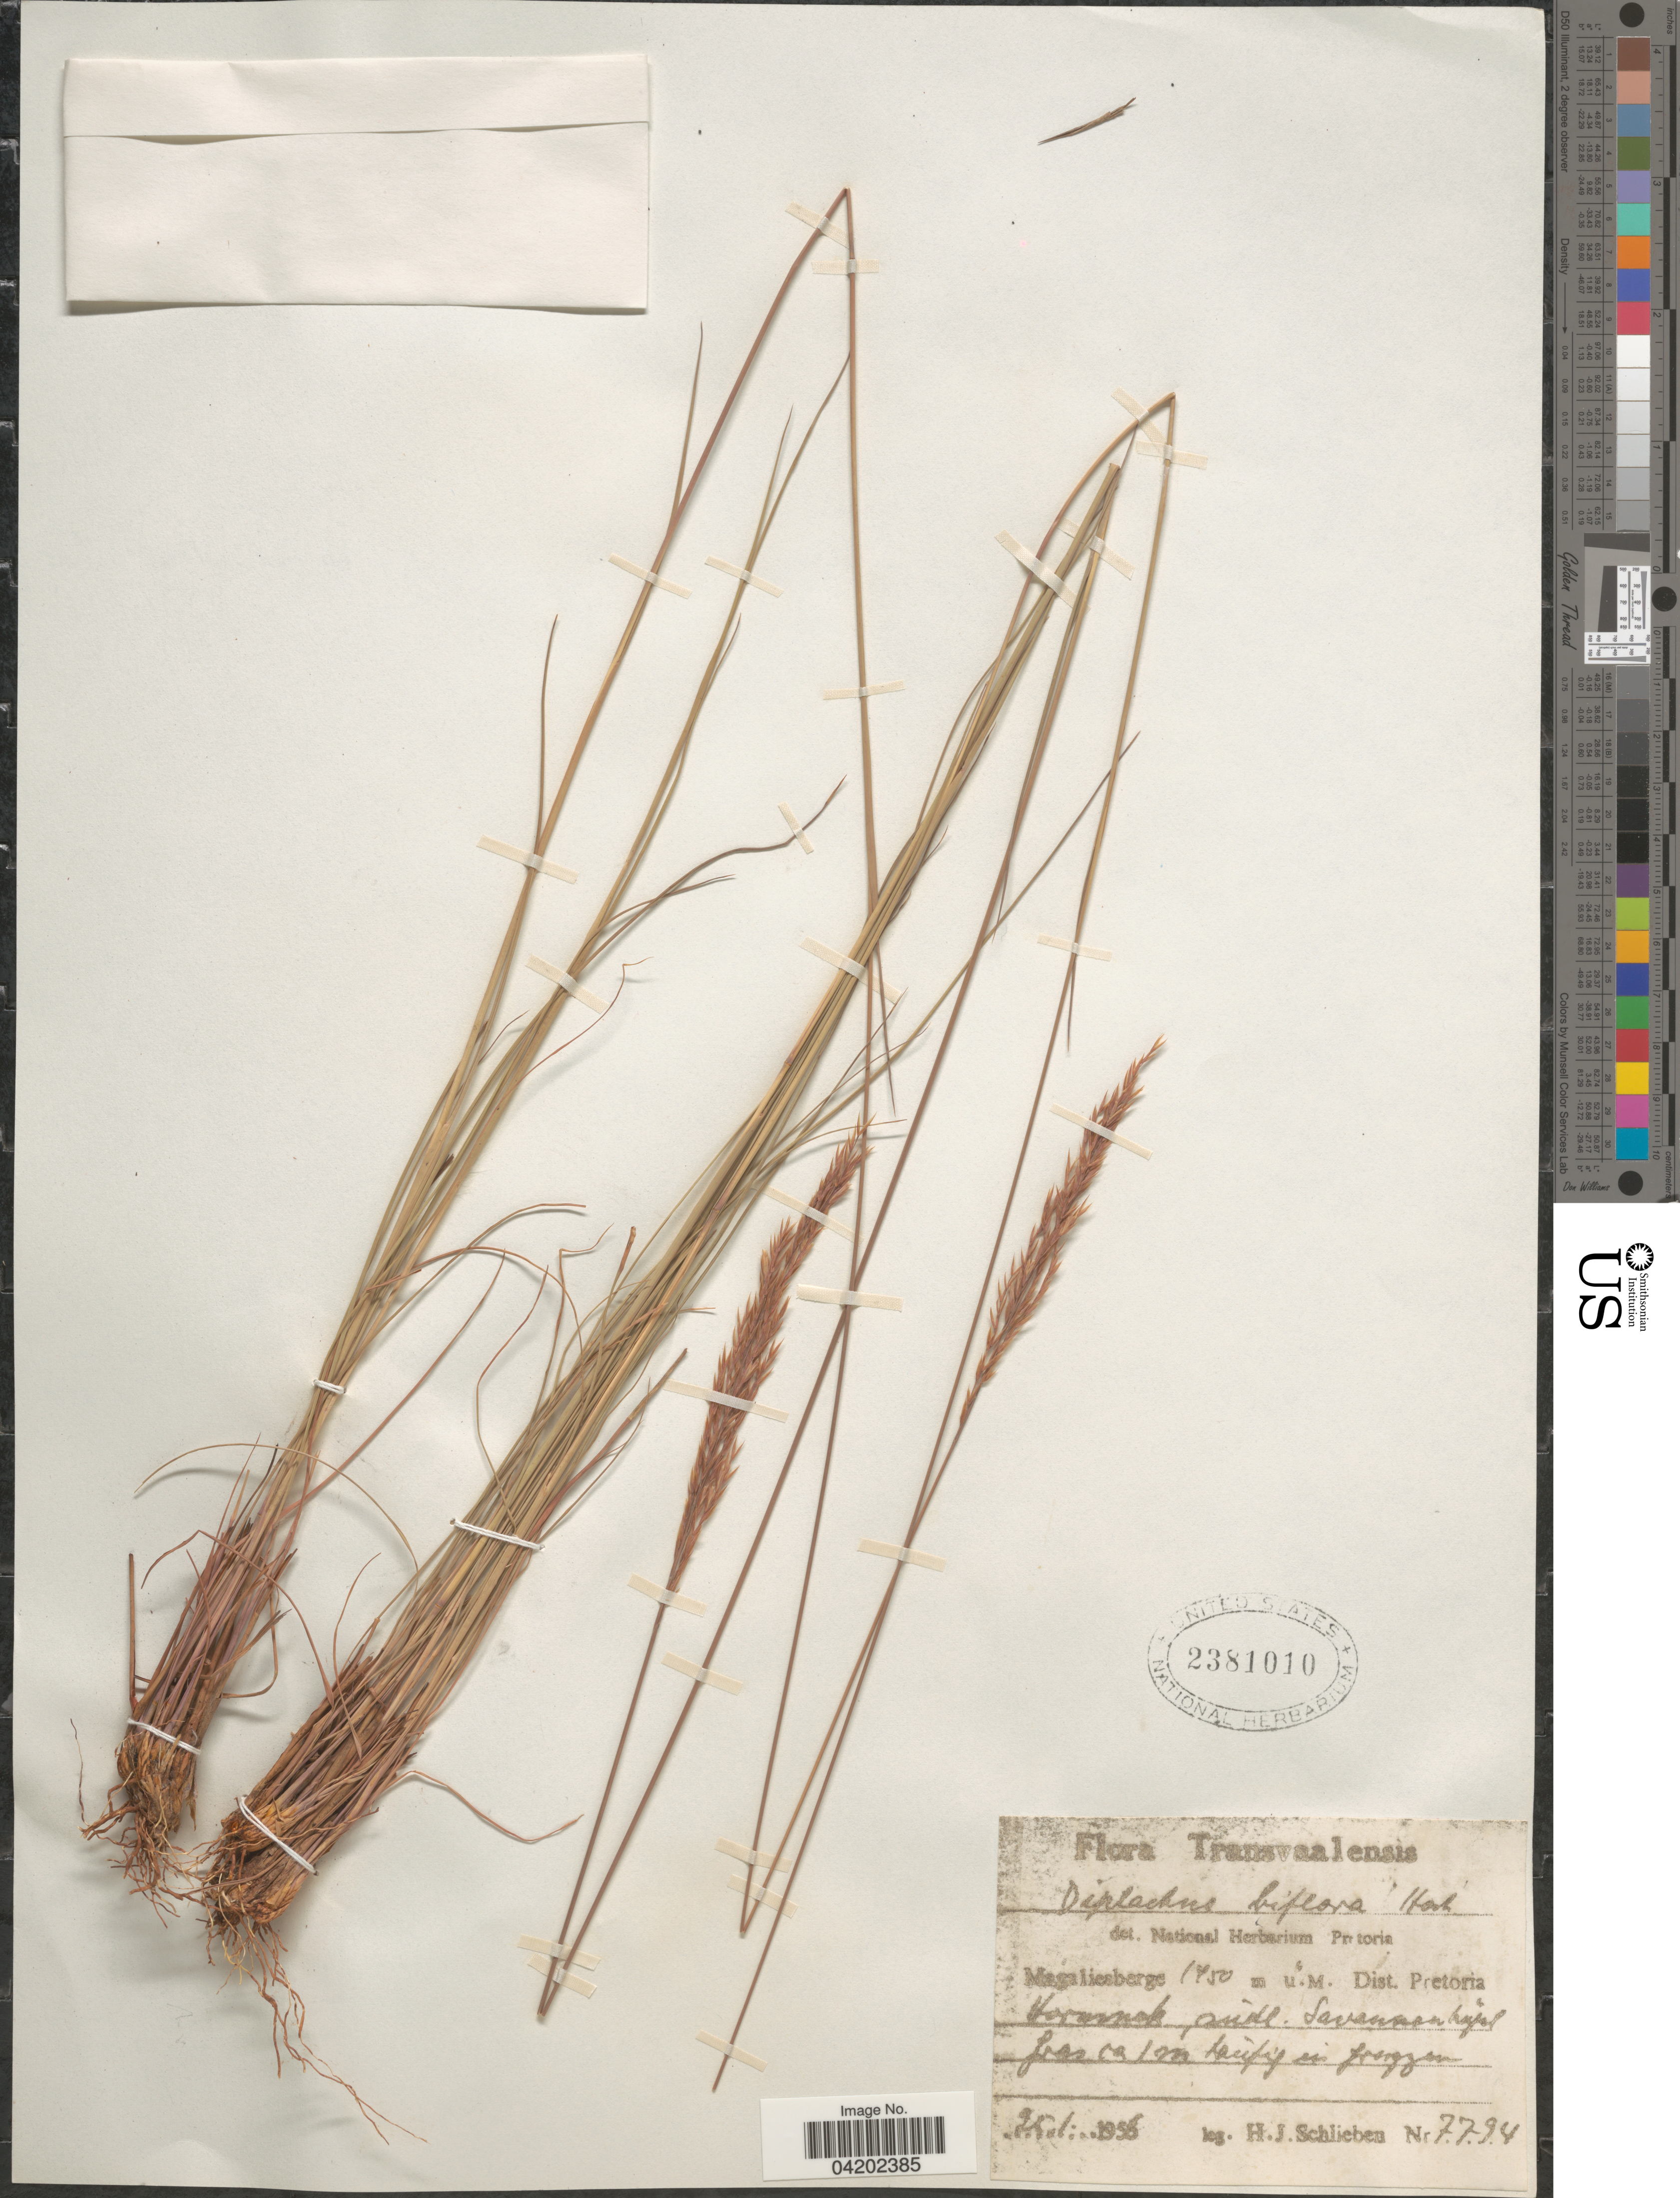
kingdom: Plantae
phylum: Tracheophyta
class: Liliopsida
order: Poales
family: Poaceae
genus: Bewsia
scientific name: Bewsia biflora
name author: (Hack.) Gooss.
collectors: H. J. Schlieben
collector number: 7.7.9.4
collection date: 1956-09-02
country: South Africa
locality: Transvaalensis. Magaliesberge. Dist. Pretoria. Hornsnak, sudl. Savannanhugel.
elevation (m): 1450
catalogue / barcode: US 2381010